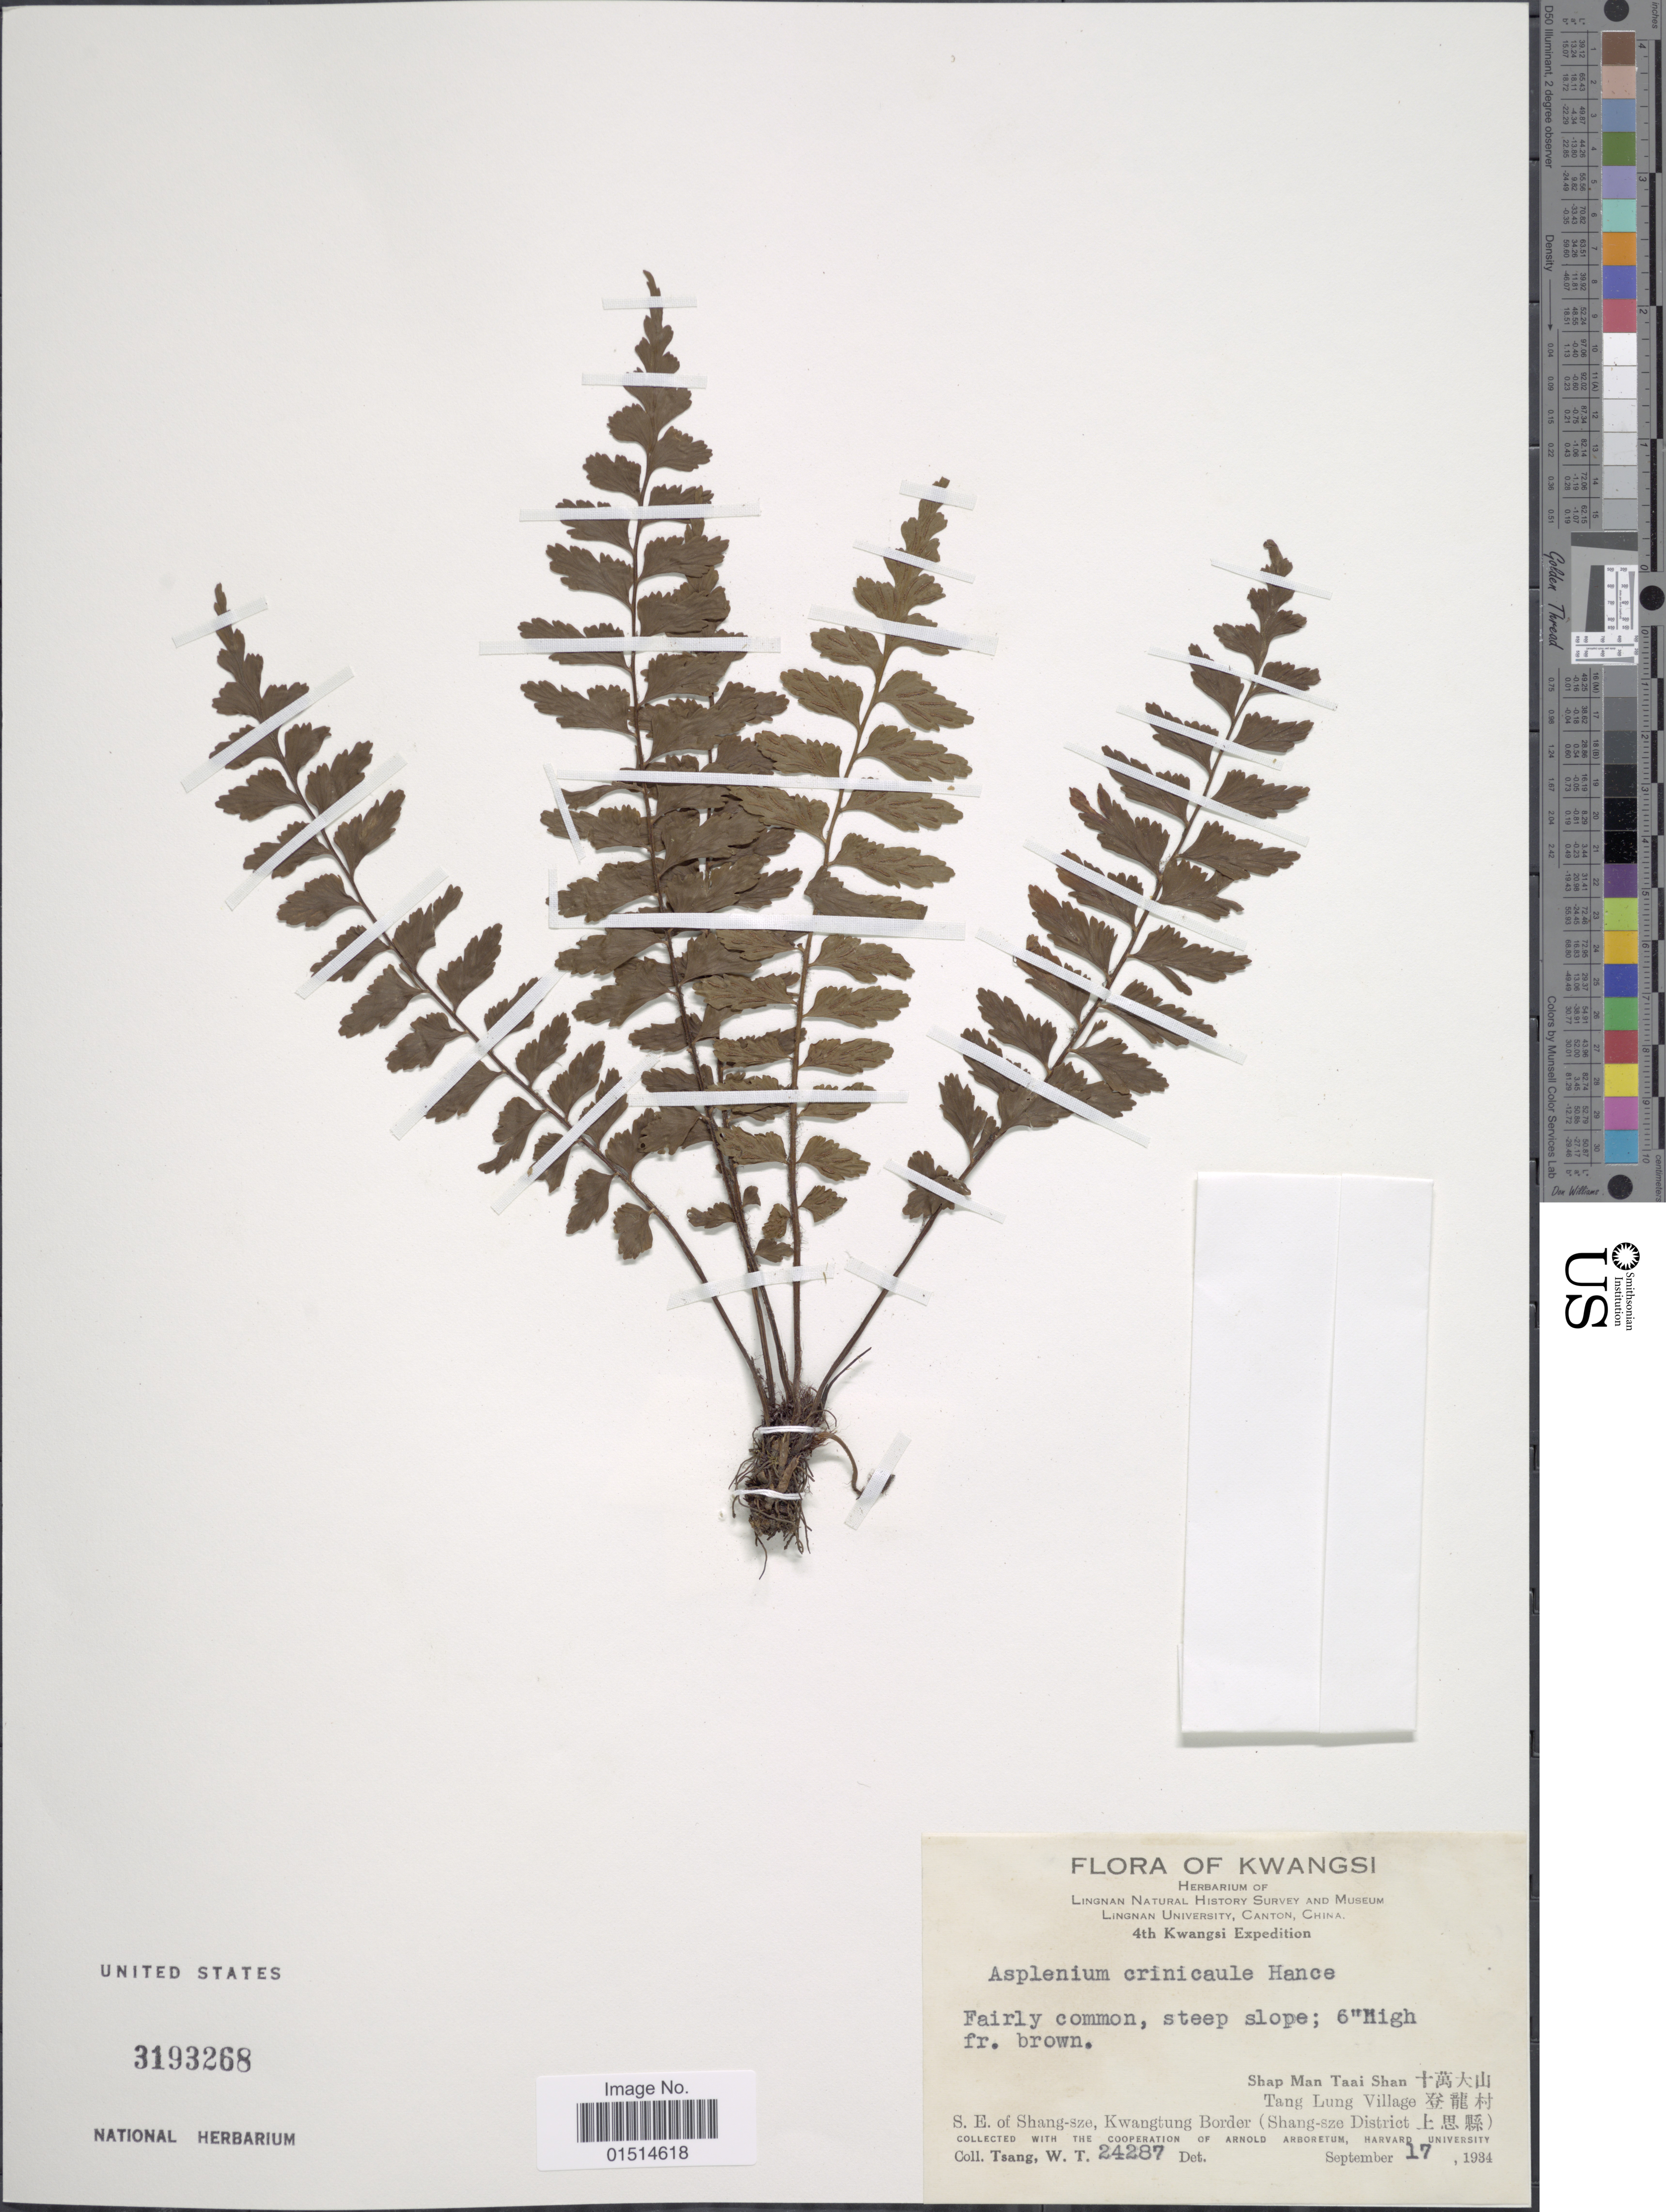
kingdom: Plantae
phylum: Tracheophyta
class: Polypodiopsida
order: Polypodiales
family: Aspleniaceae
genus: Asplenium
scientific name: Asplenium crinicaule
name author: Hance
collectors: W. T. Tsang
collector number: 24287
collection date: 1934-09-17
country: China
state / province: Guangxi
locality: Kwangsi, S. E of Shang-sze, Kwangtung Border (Shang-sze District) Shap Man Taai Shan, Tsang Lung Village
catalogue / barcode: US 3193268